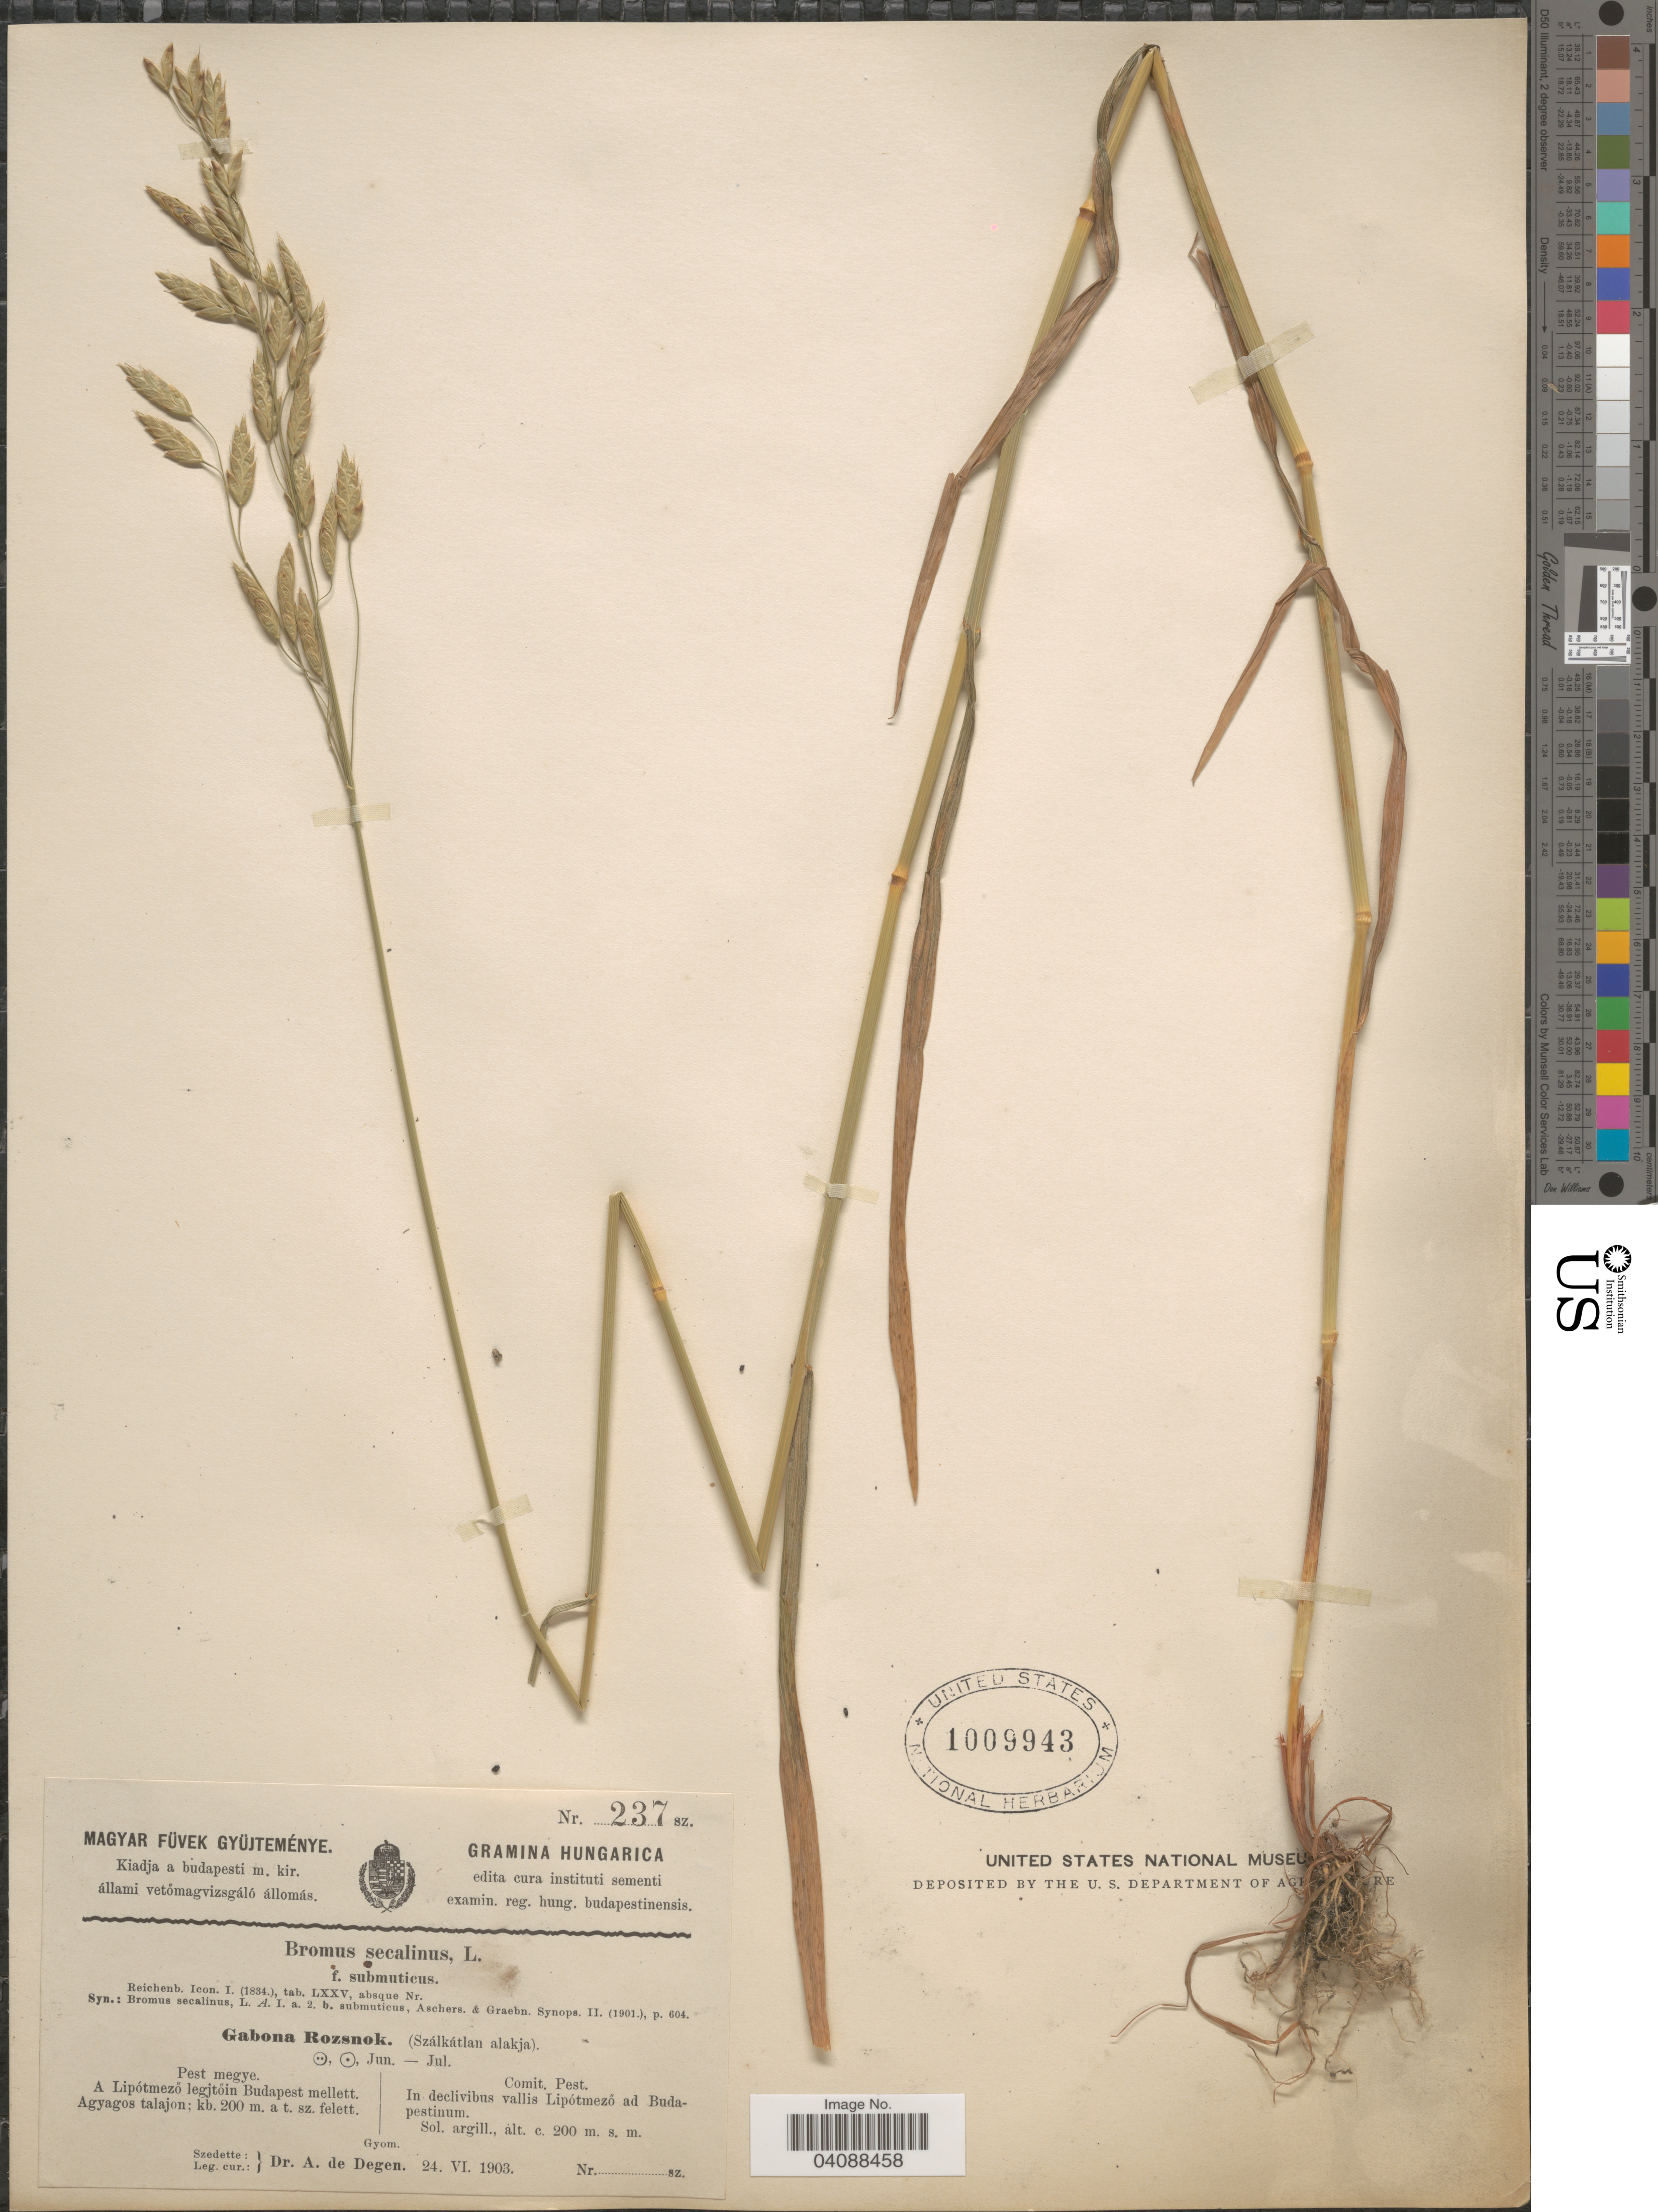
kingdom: Plantae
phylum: Tracheophyta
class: Liliopsida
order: Poales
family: Poaceae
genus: Bromus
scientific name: Bromus secalinus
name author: L.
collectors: A. Degen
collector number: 237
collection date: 1903-06-24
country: Hungary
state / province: Pest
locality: Hungarica. Comit. Pest. In declivibus vallis Lipótmezö ad Budapestinum. Sol. argill.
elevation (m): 200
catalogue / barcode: US 1009943